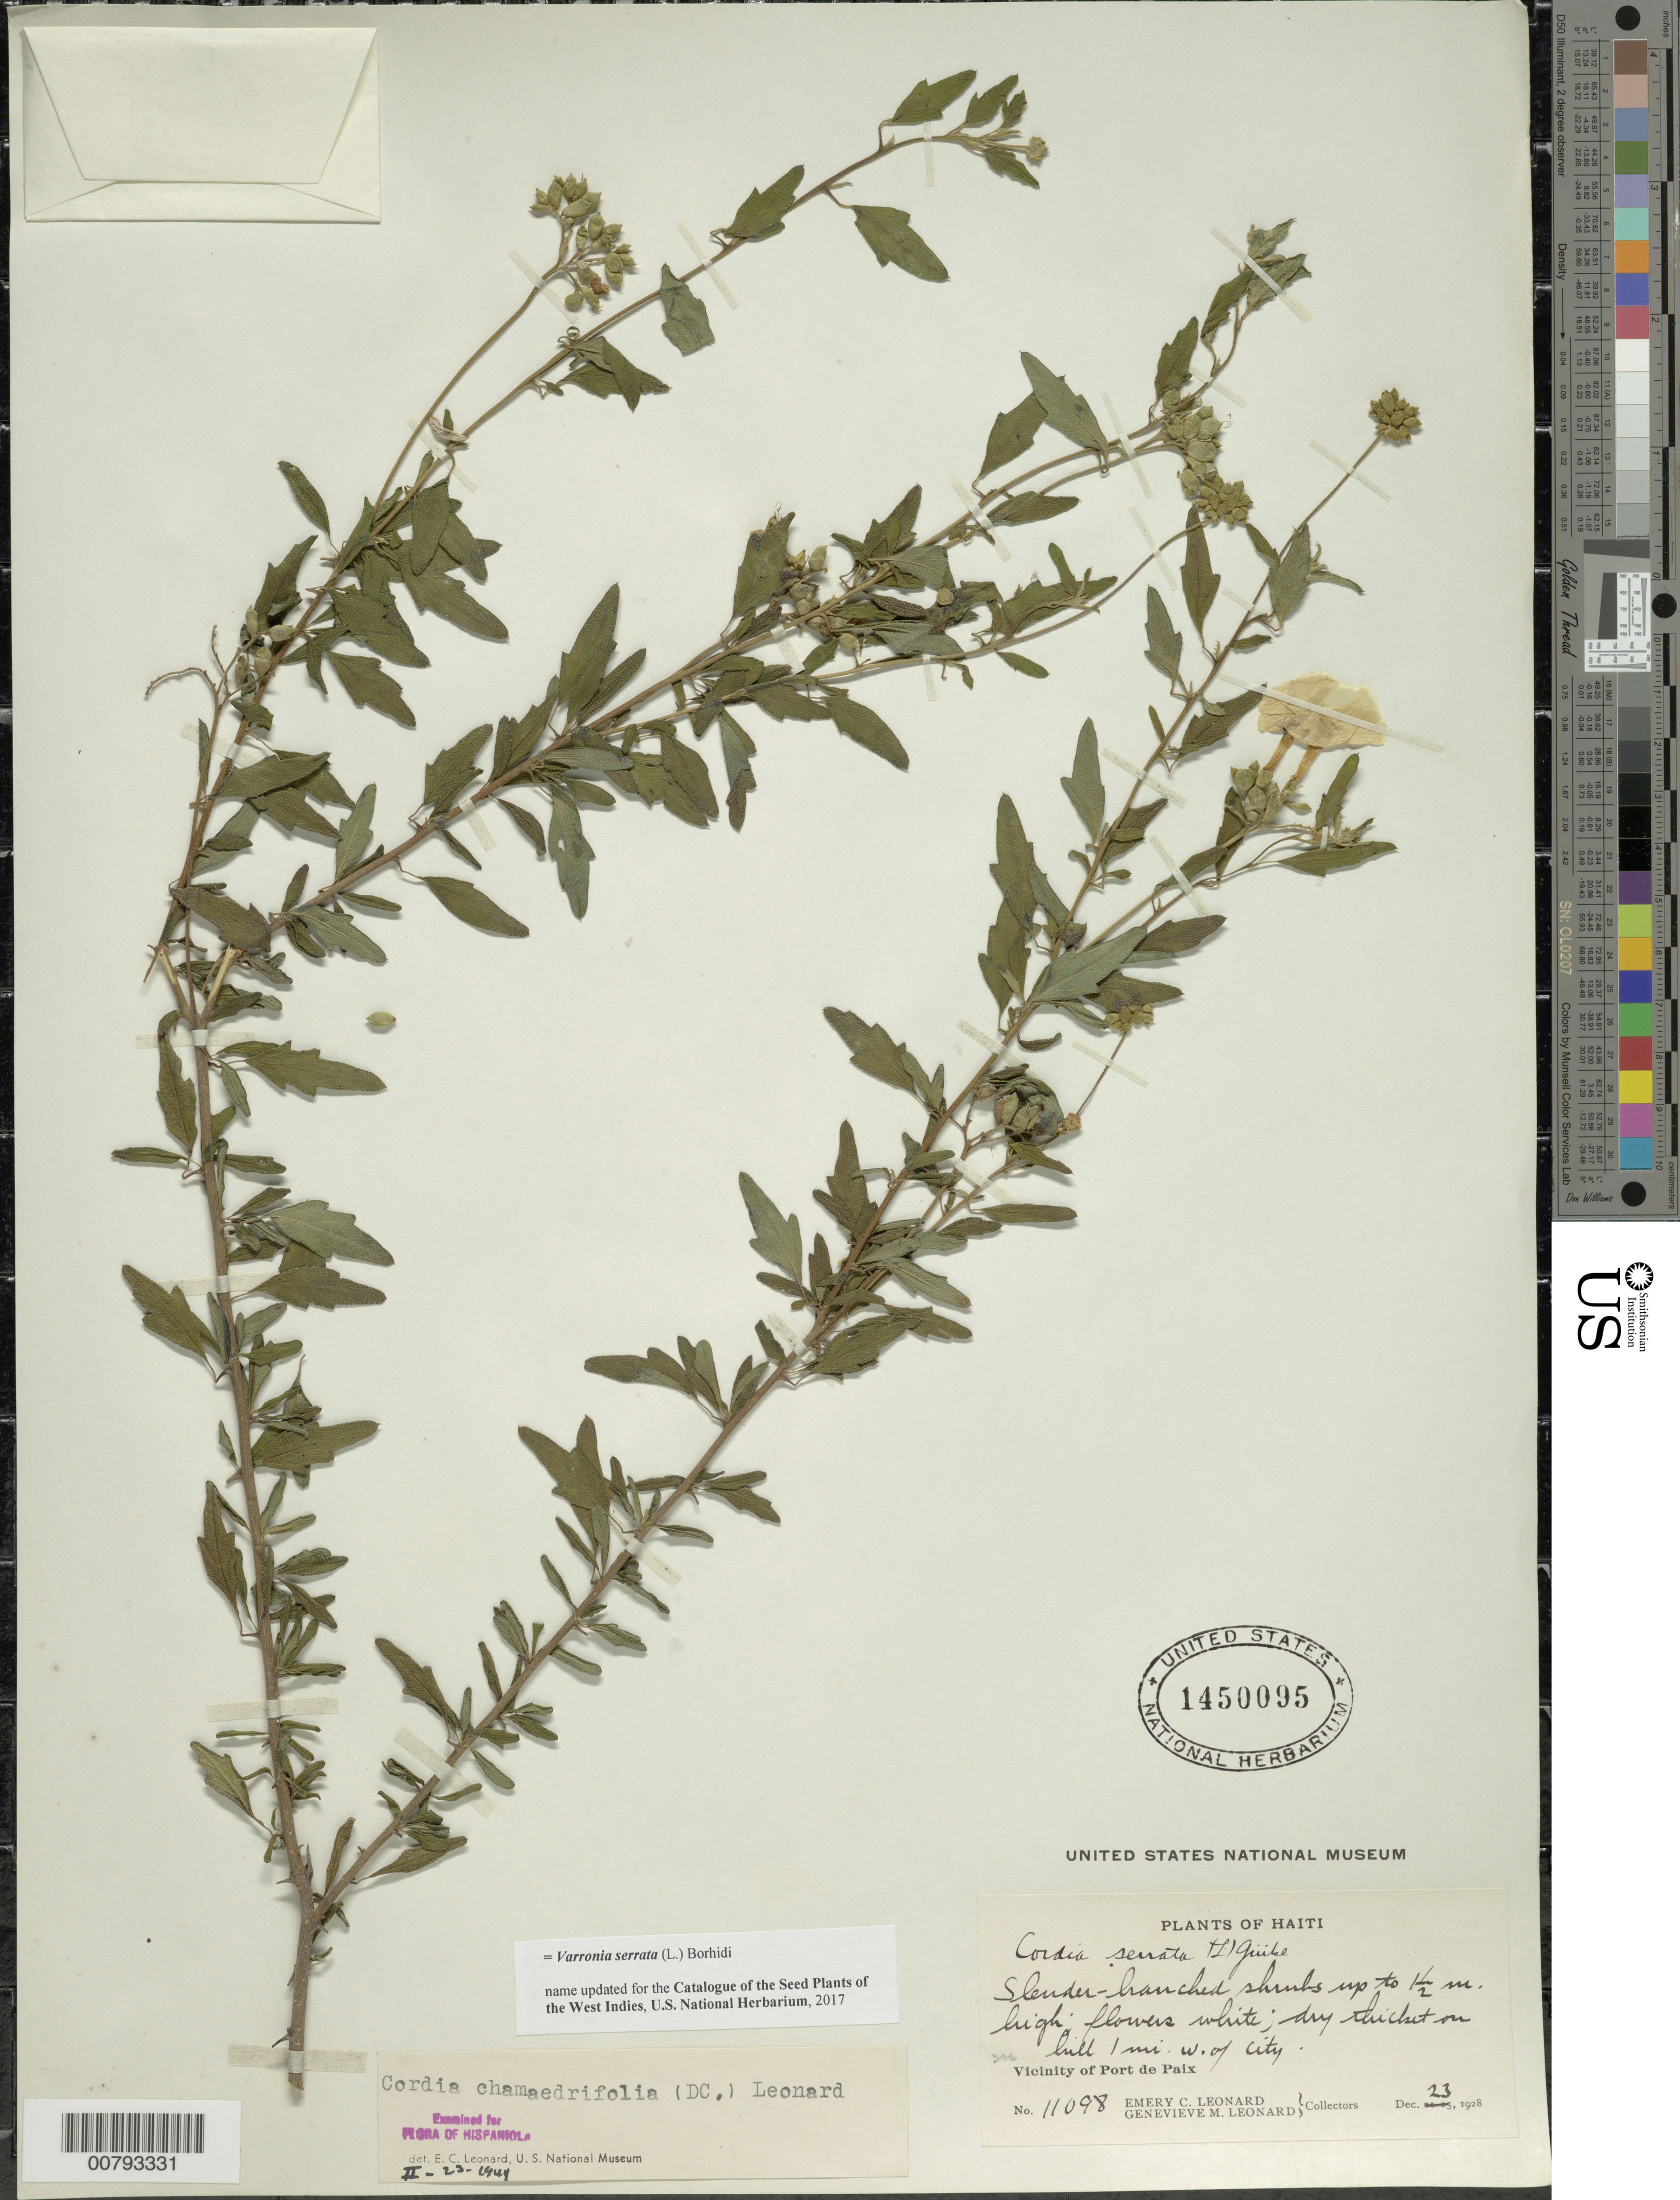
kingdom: Plantae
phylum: Tracheophyta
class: Magnoliopsida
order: Boraginales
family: Cordiaceae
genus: Varronia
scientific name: Varronia serrata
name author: (L.) Borhidi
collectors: E. C. Leonard & G. M. Leonard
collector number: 11098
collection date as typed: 23 Dec 1928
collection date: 1928-12-23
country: Haiti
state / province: Nord-Óuest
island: Hispaniola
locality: Vicinity of Port de Paix, on hill 1 mile west of city.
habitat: Dry thicket on hill.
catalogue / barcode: US 1450095